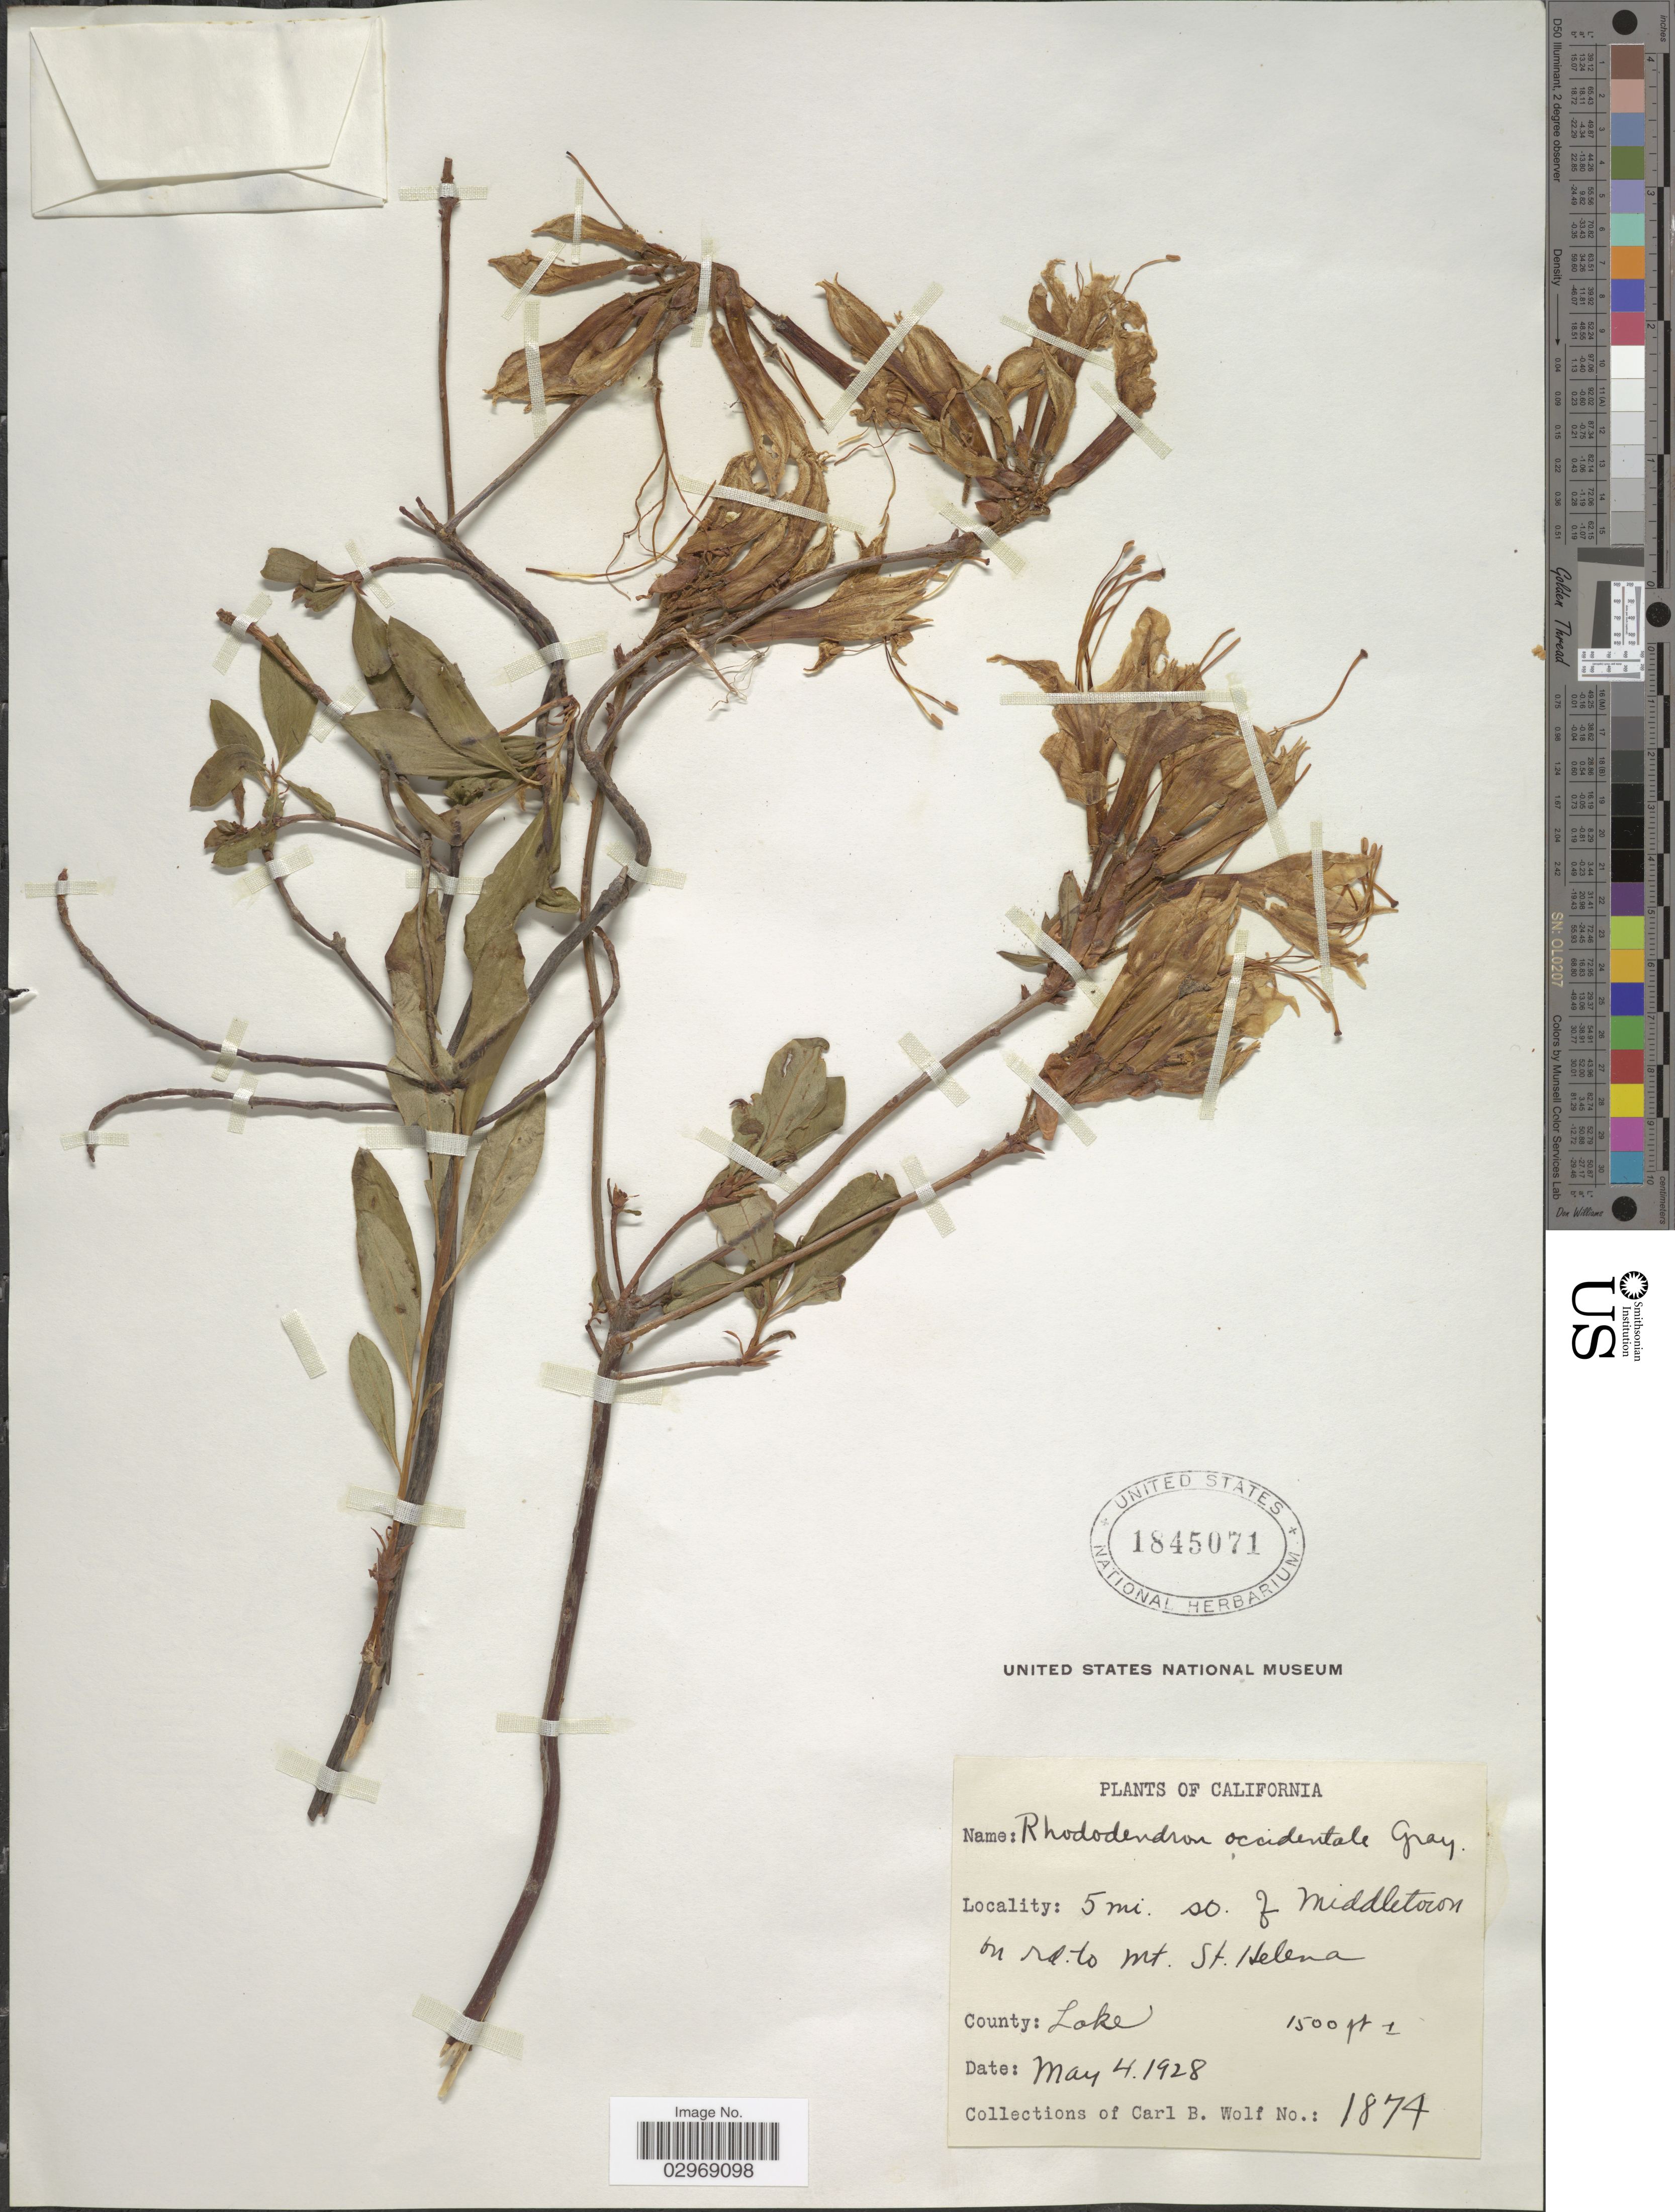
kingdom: Plantae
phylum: Tracheophyta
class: Magnoliopsida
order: Ericales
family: Ericaceae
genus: Rhododendron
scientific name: Rhododendron occidentale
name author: (Torr. & A. Gray) A. Gray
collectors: C. B. Wolf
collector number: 1874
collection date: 1928-05-04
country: United States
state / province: California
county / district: Lake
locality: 5 mi. so. of Middletown on rd. to Mt. St. Helena. County: Lake.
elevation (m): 457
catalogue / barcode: US 1845071